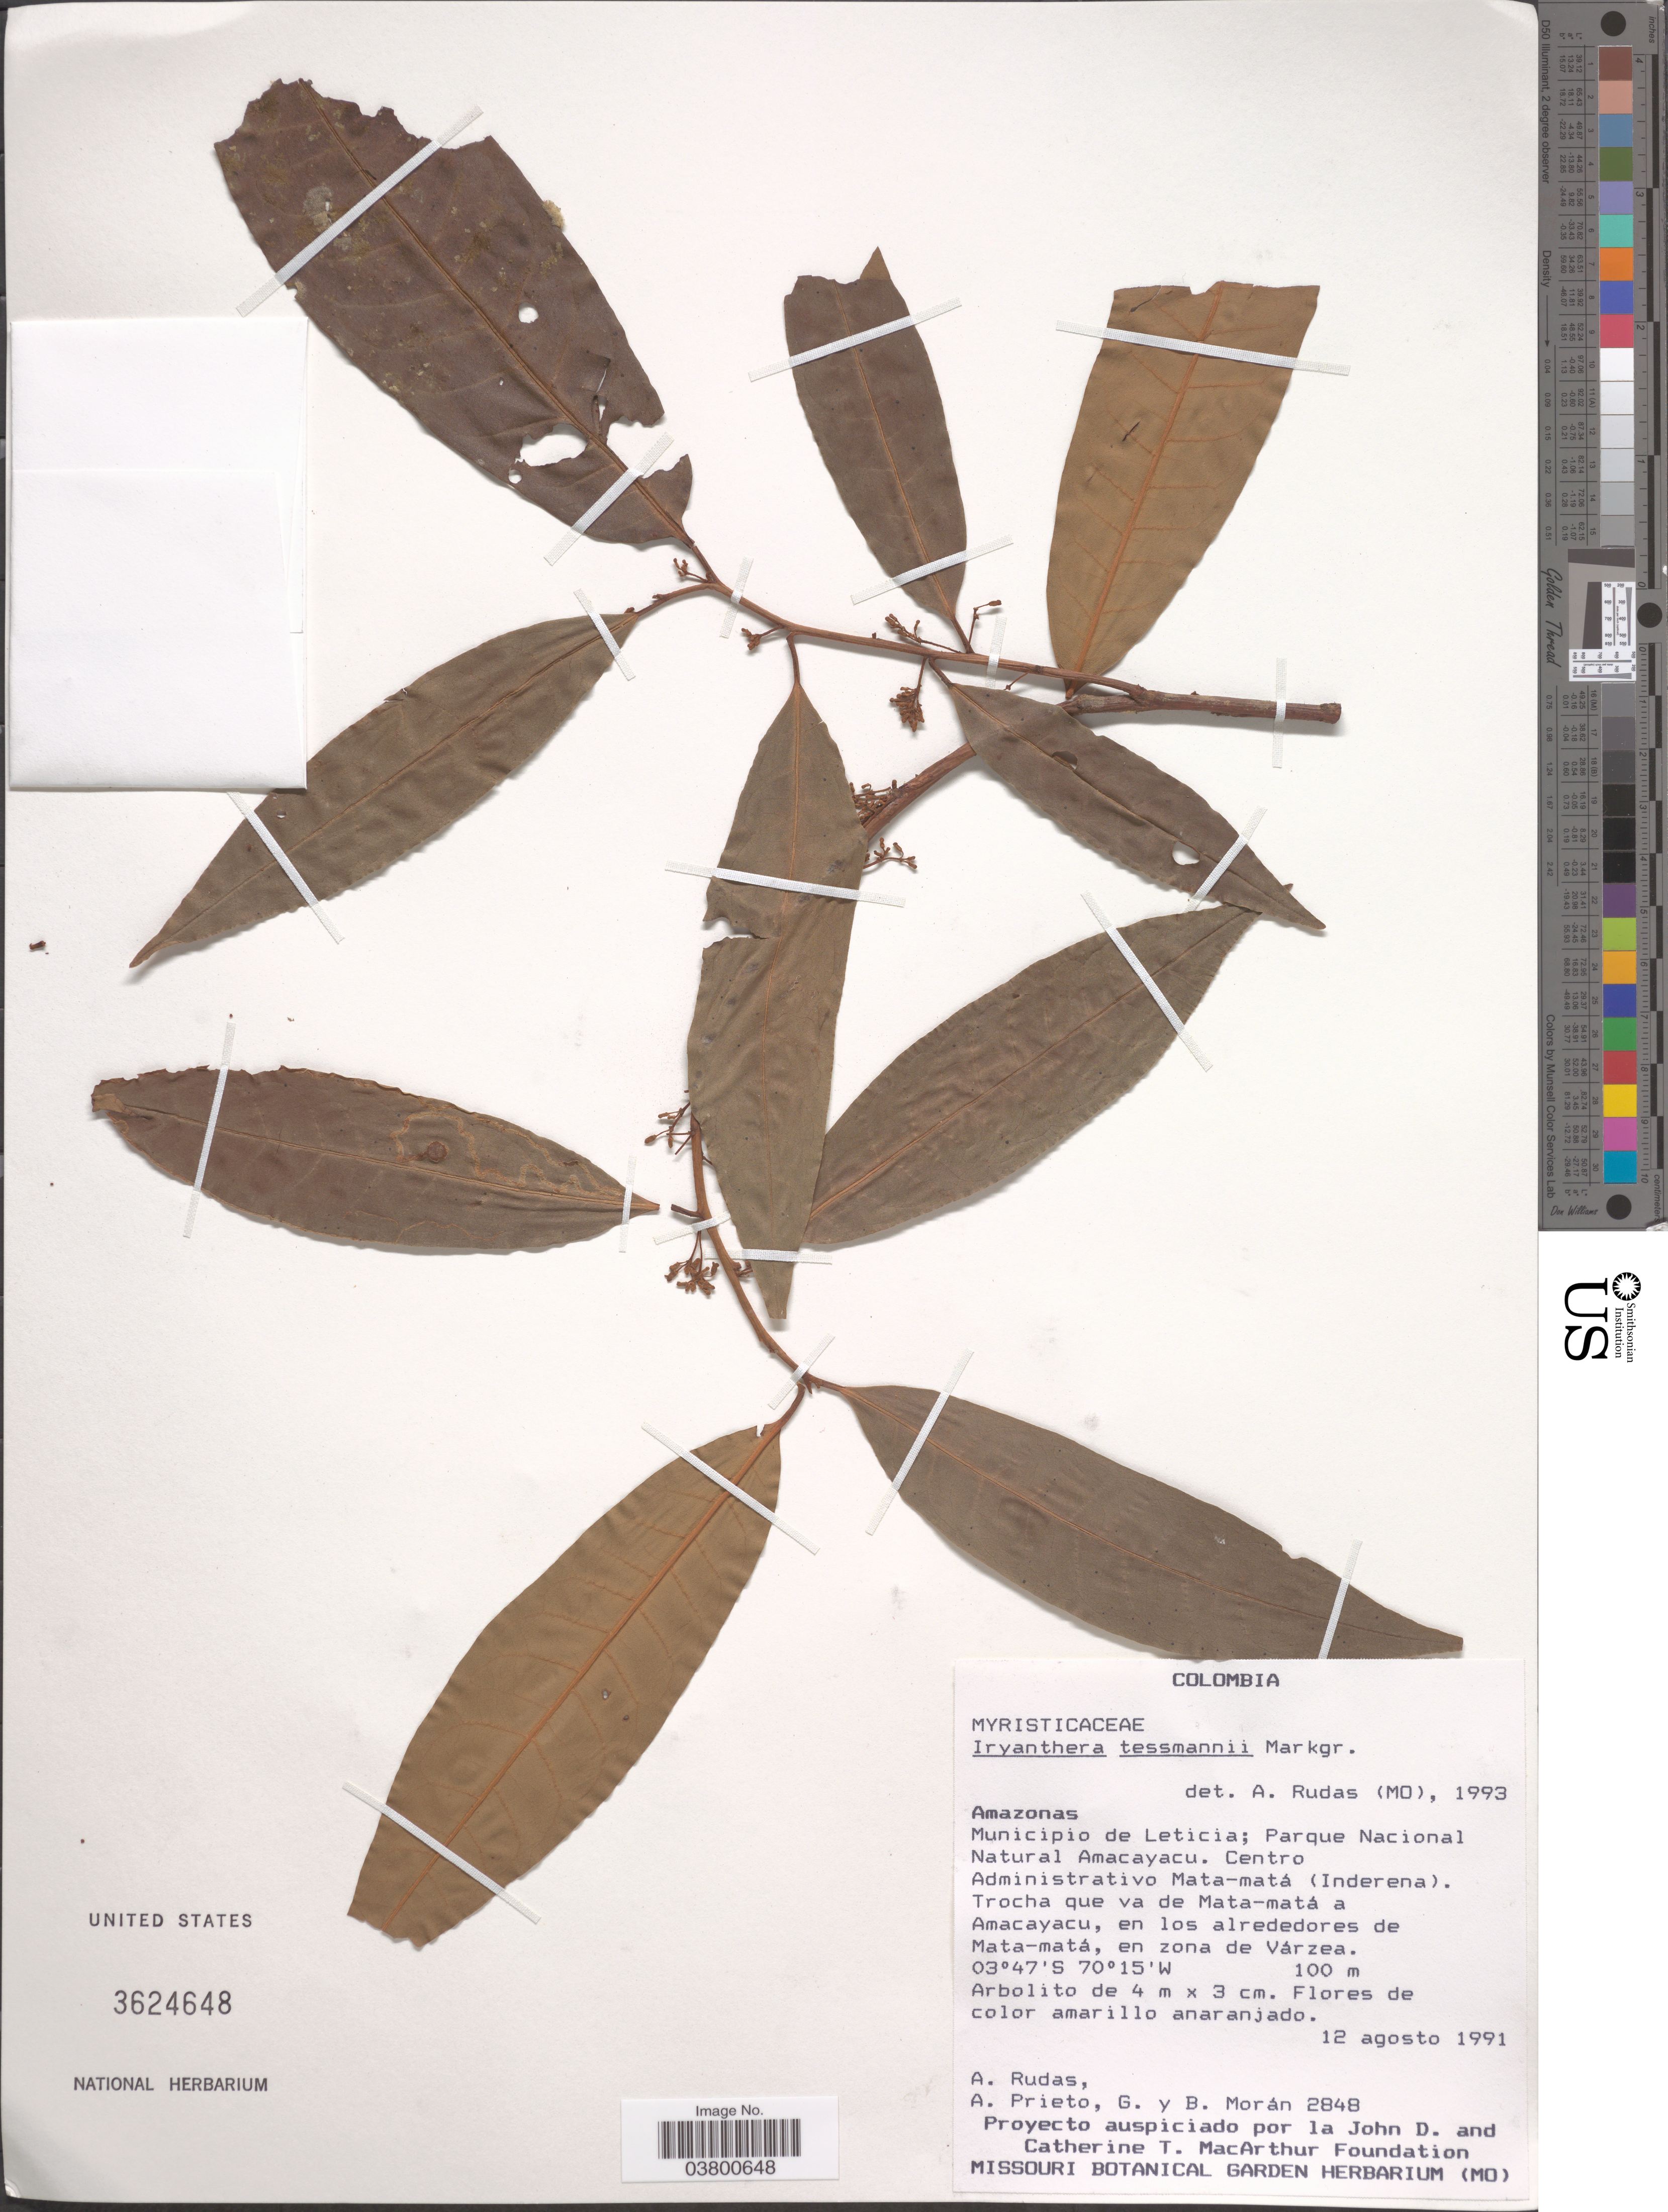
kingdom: Plantae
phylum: Tracheophyta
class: Magnoliopsida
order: Magnoliales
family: Myristicaceae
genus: Iryanthera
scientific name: Iryanthera tessmannii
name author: Markgr.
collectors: A. Rudas, A. Prieto, G. Moran & B. Moran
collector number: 2848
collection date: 1991-08-12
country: Colombia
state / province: Amazônas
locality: Municipio de Leticia; Parque Nacional Natural Amacayacu. Centro Administrativo Mata-matá (Inderena). Trocha que va de Mata-matá a Amacayacu, en los alrededores de Mata-matá, en zona de Várzea.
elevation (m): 100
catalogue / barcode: US 3624648